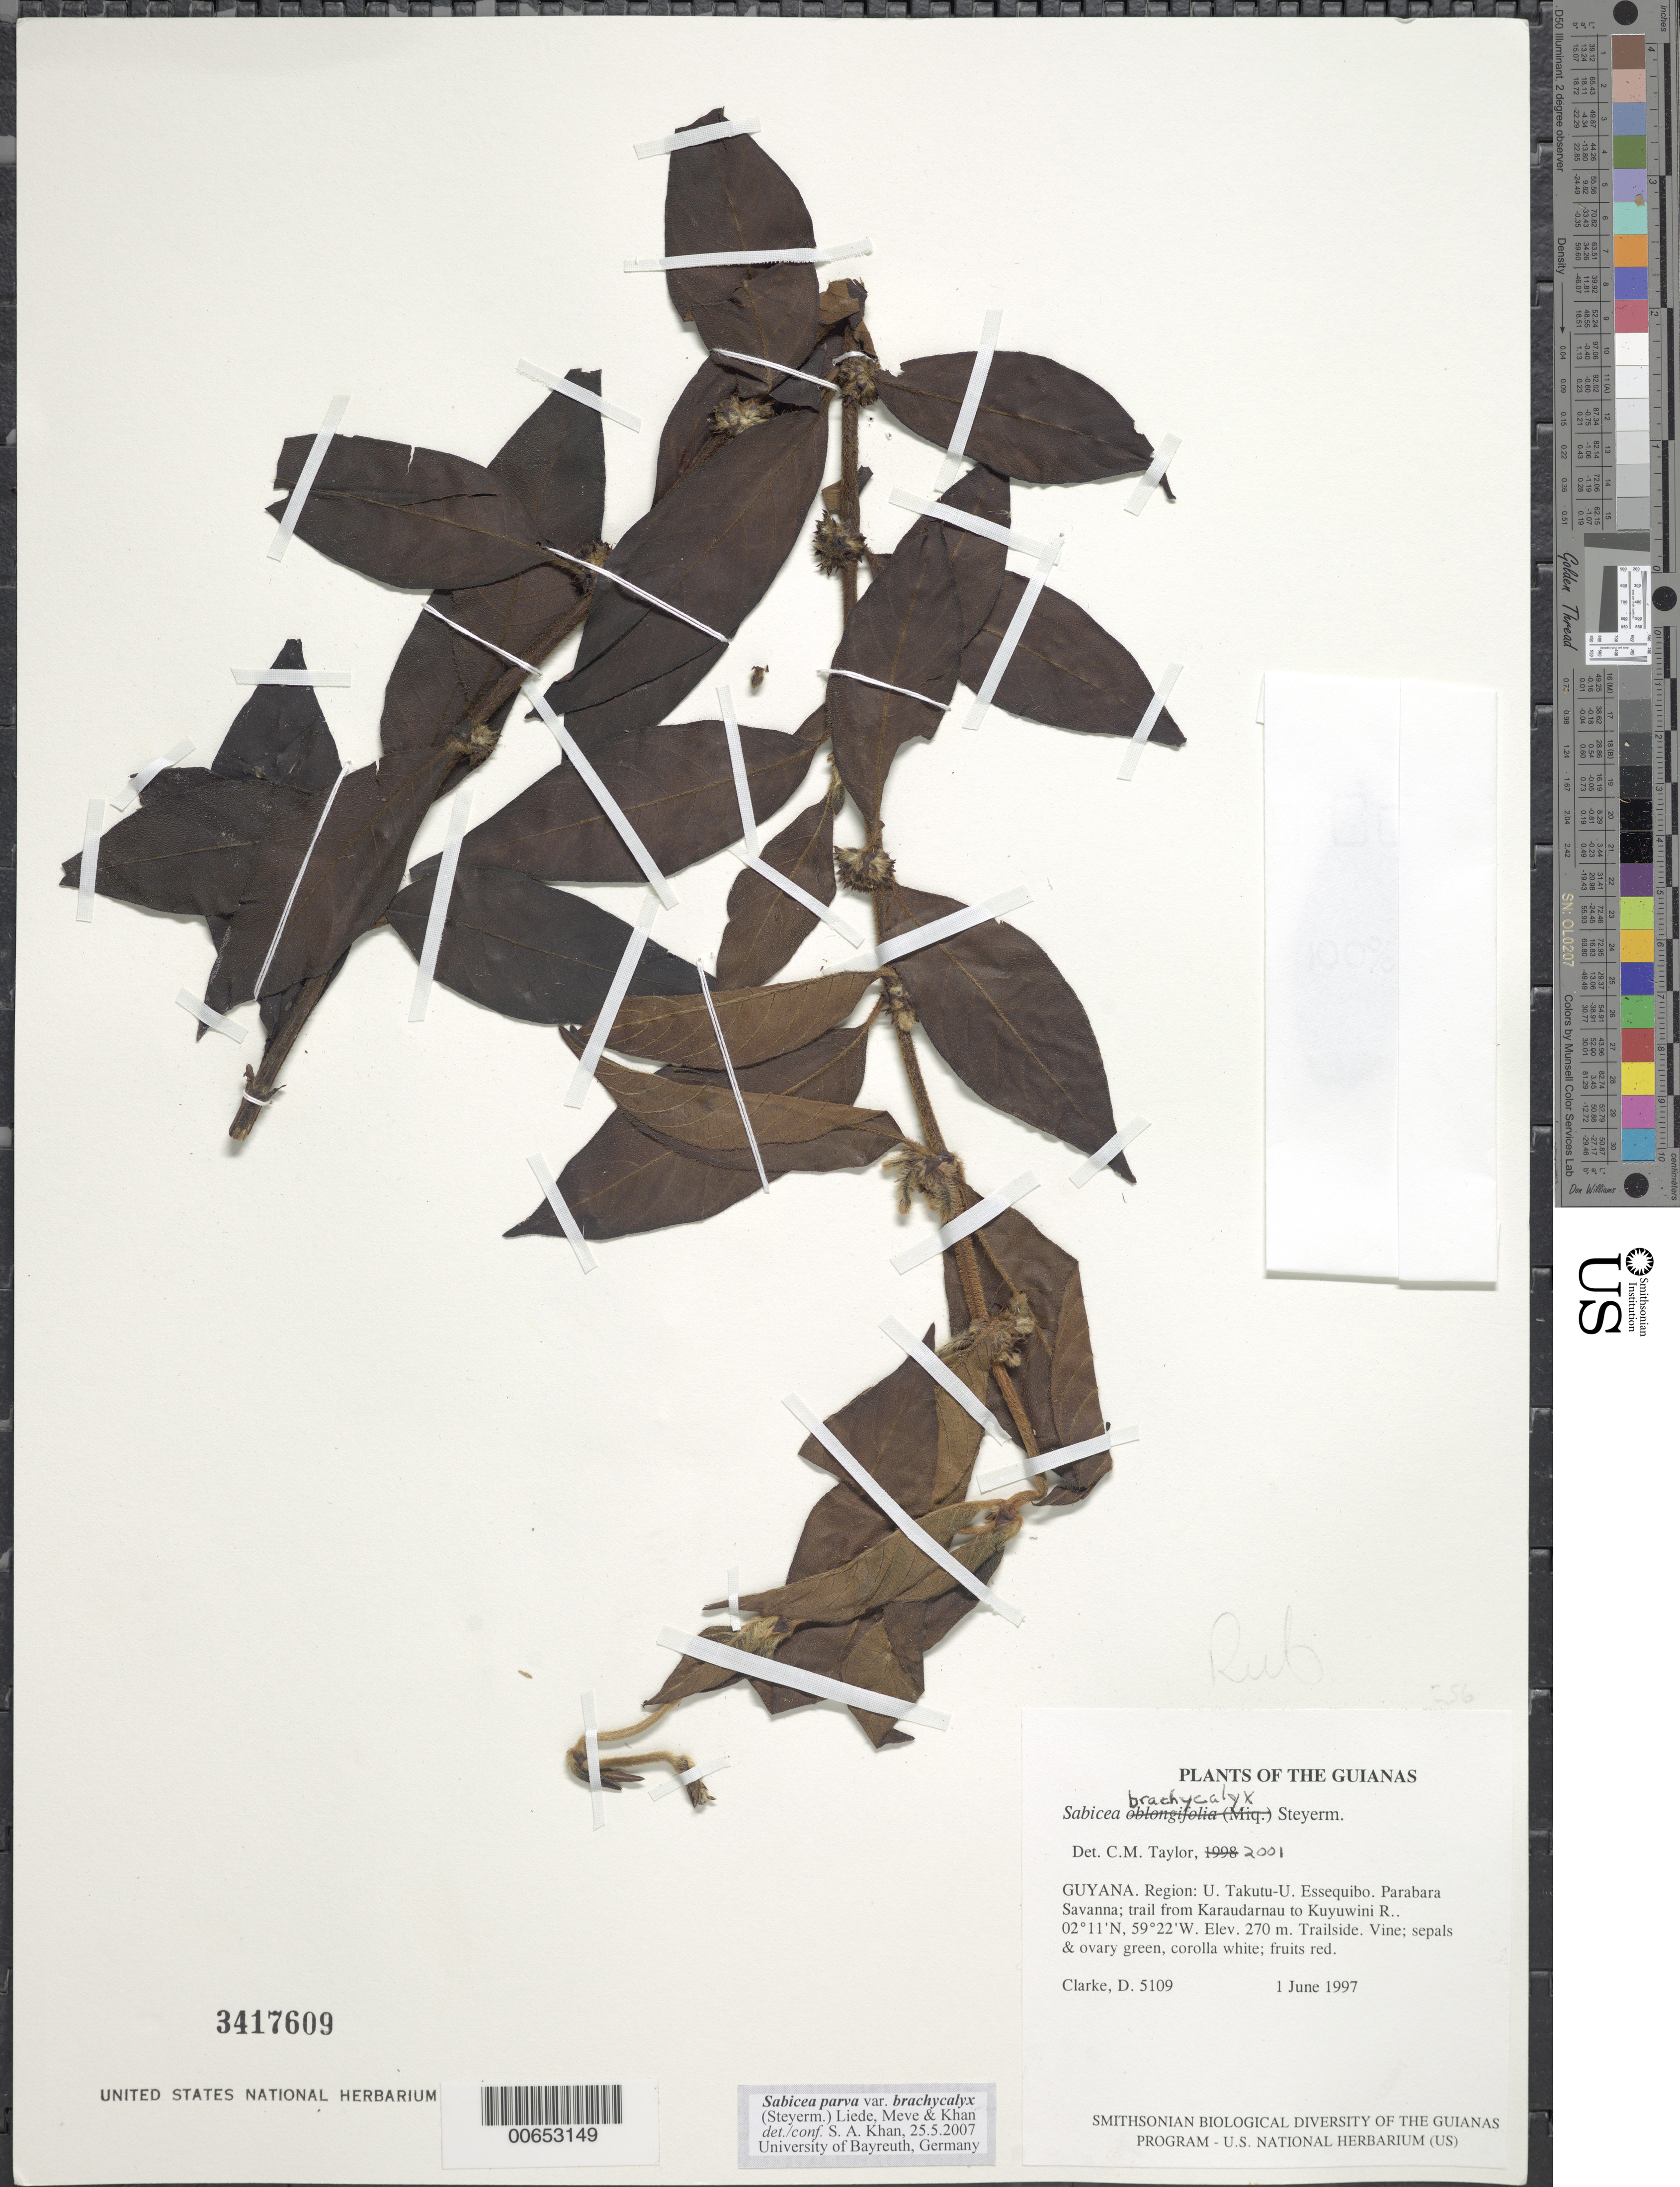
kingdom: Plantae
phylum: Tracheophyta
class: Magnoliopsida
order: Gentianales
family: Rubiaceae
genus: Sabicea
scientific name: Sabicea parva var. brachycalyx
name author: Wernham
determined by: Khan, Saleh A.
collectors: H. D. Clarke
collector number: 5109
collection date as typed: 1 June 1997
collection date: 1997-06-01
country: Guyana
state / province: U. Takutu-U. Essequibo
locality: Parabara Savanna; trail from Karaudarnau to Kuyuwini R.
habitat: Trailside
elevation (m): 270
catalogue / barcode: US 3417609